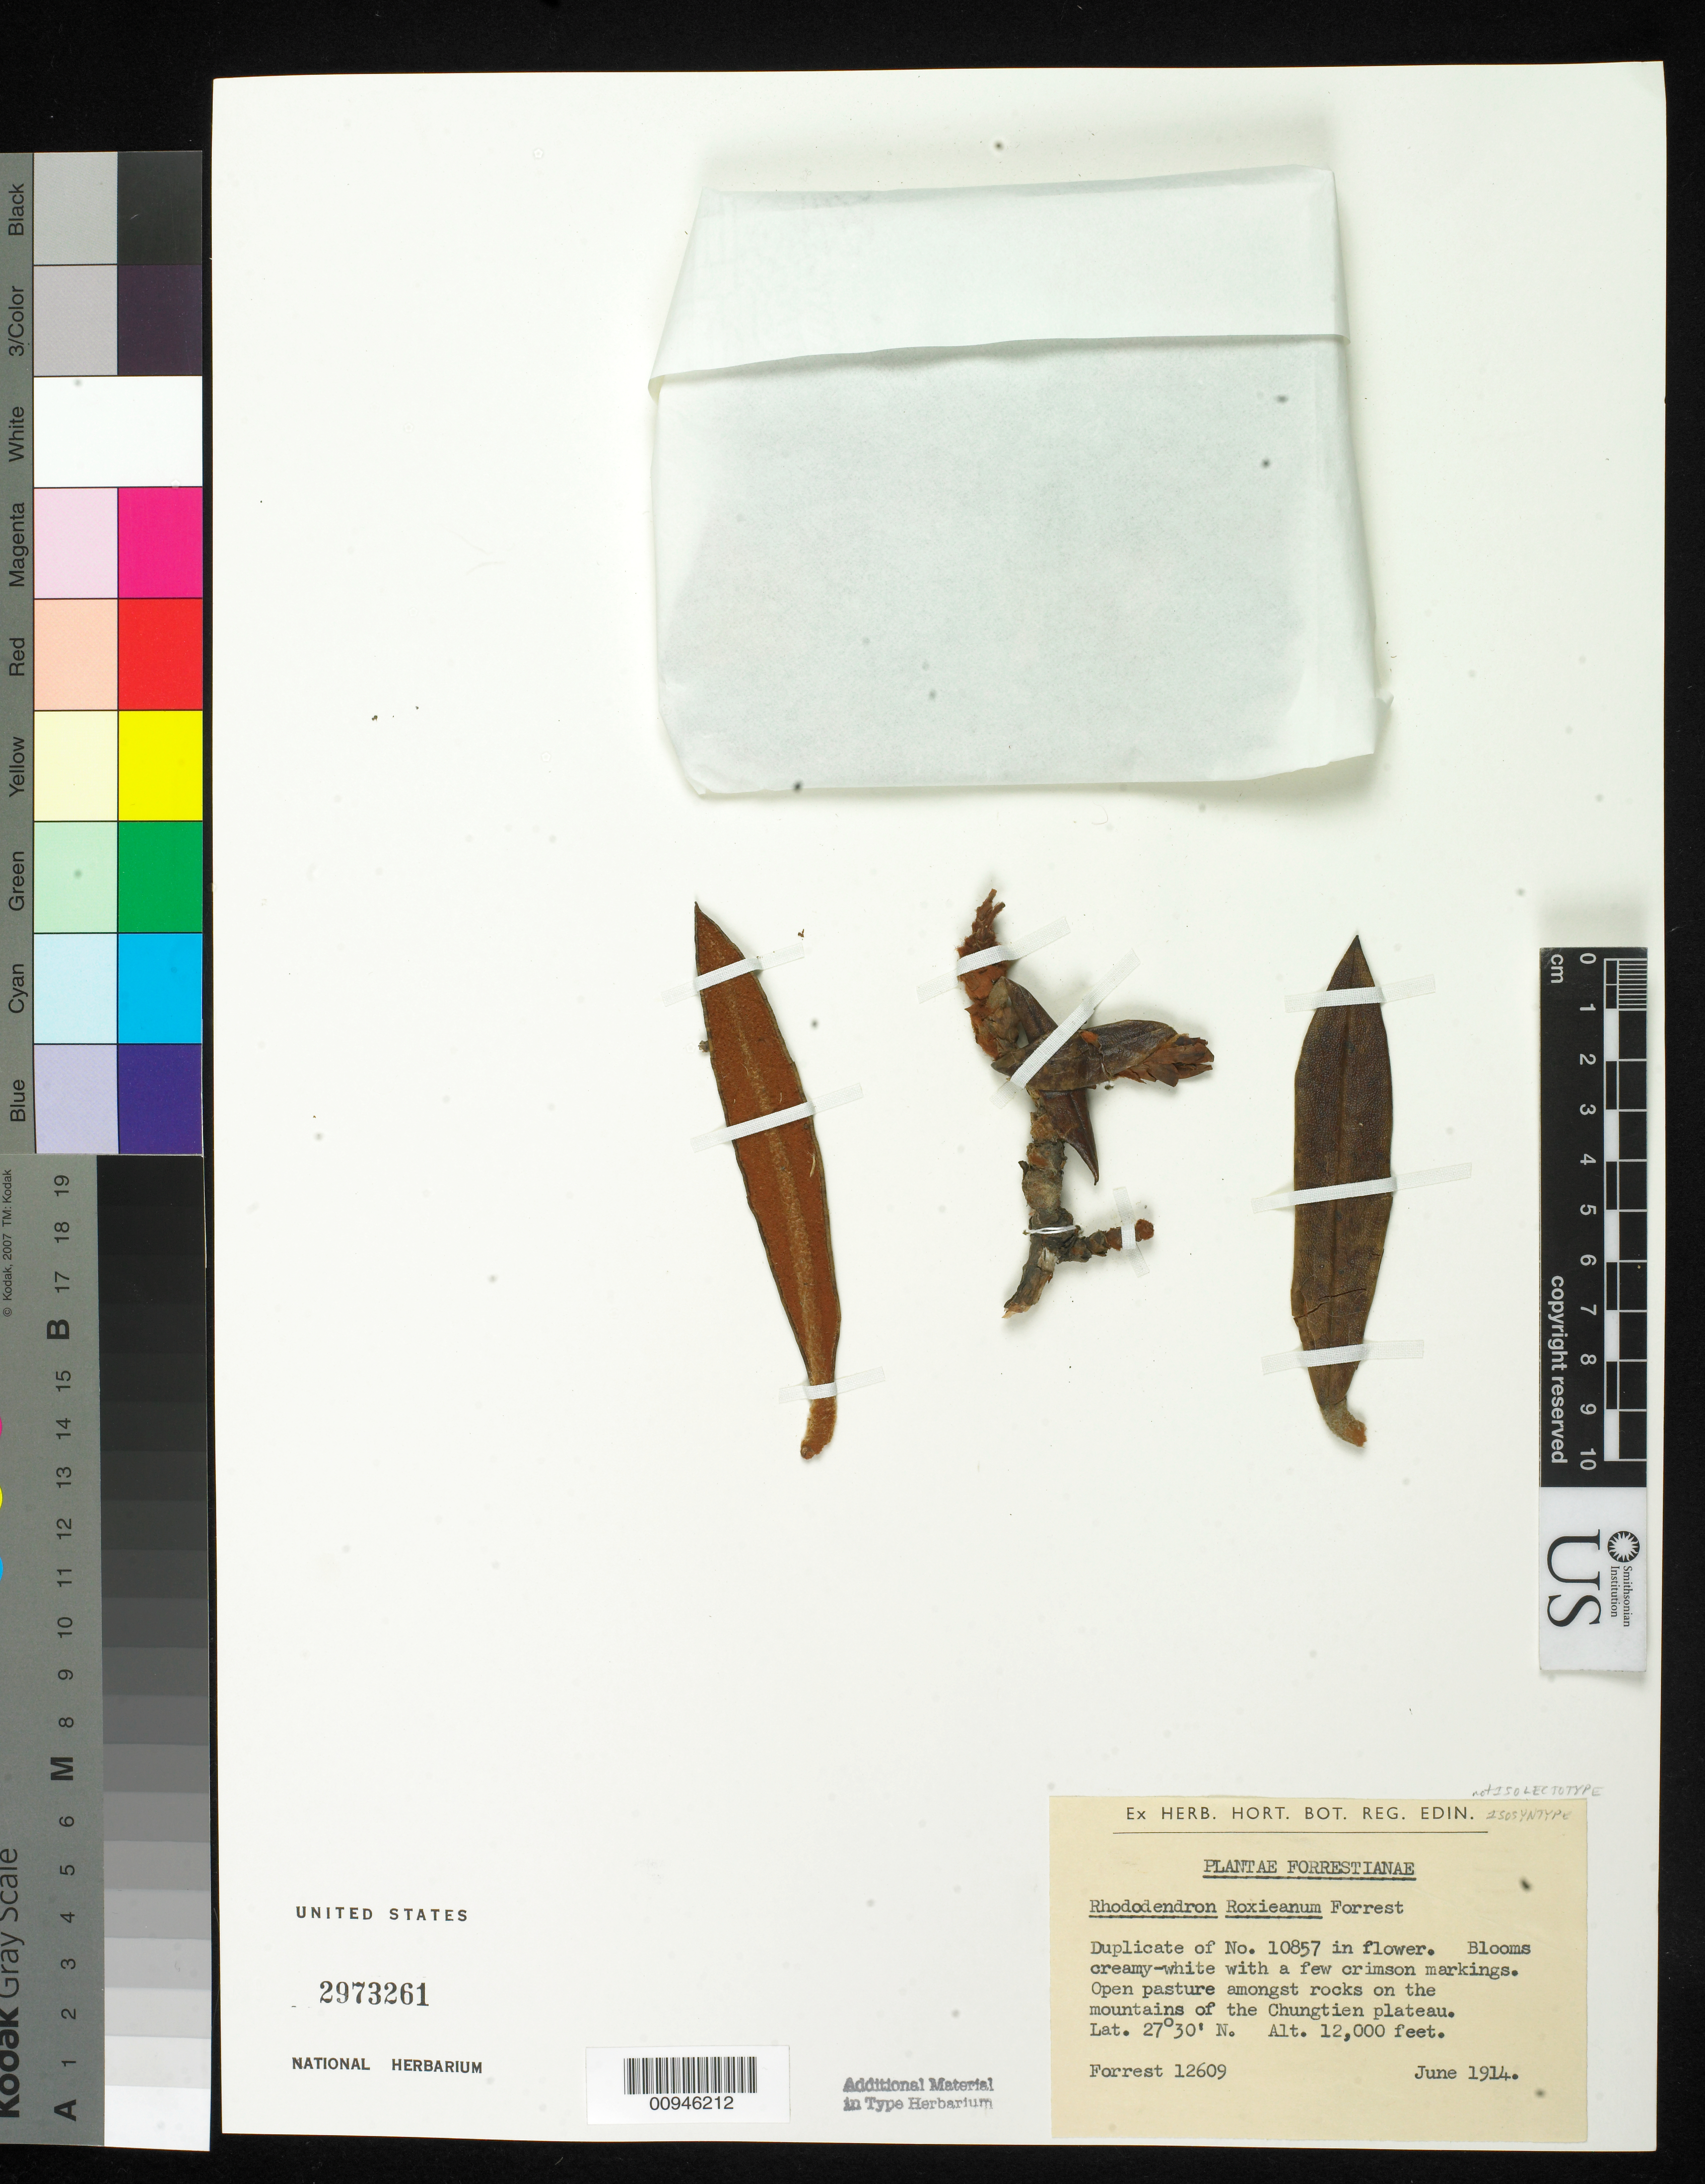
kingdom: Plantae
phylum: Tracheophyta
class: Magnoliopsida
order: Ericales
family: Ericaceae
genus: Rhododendron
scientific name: Rhododendron roxieanum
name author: Forrest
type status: Syntype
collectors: G. Forrest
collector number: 12609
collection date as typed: Jun 1914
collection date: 1914-06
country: China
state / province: Yunnan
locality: Chungtien plateau.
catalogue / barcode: US 2973261